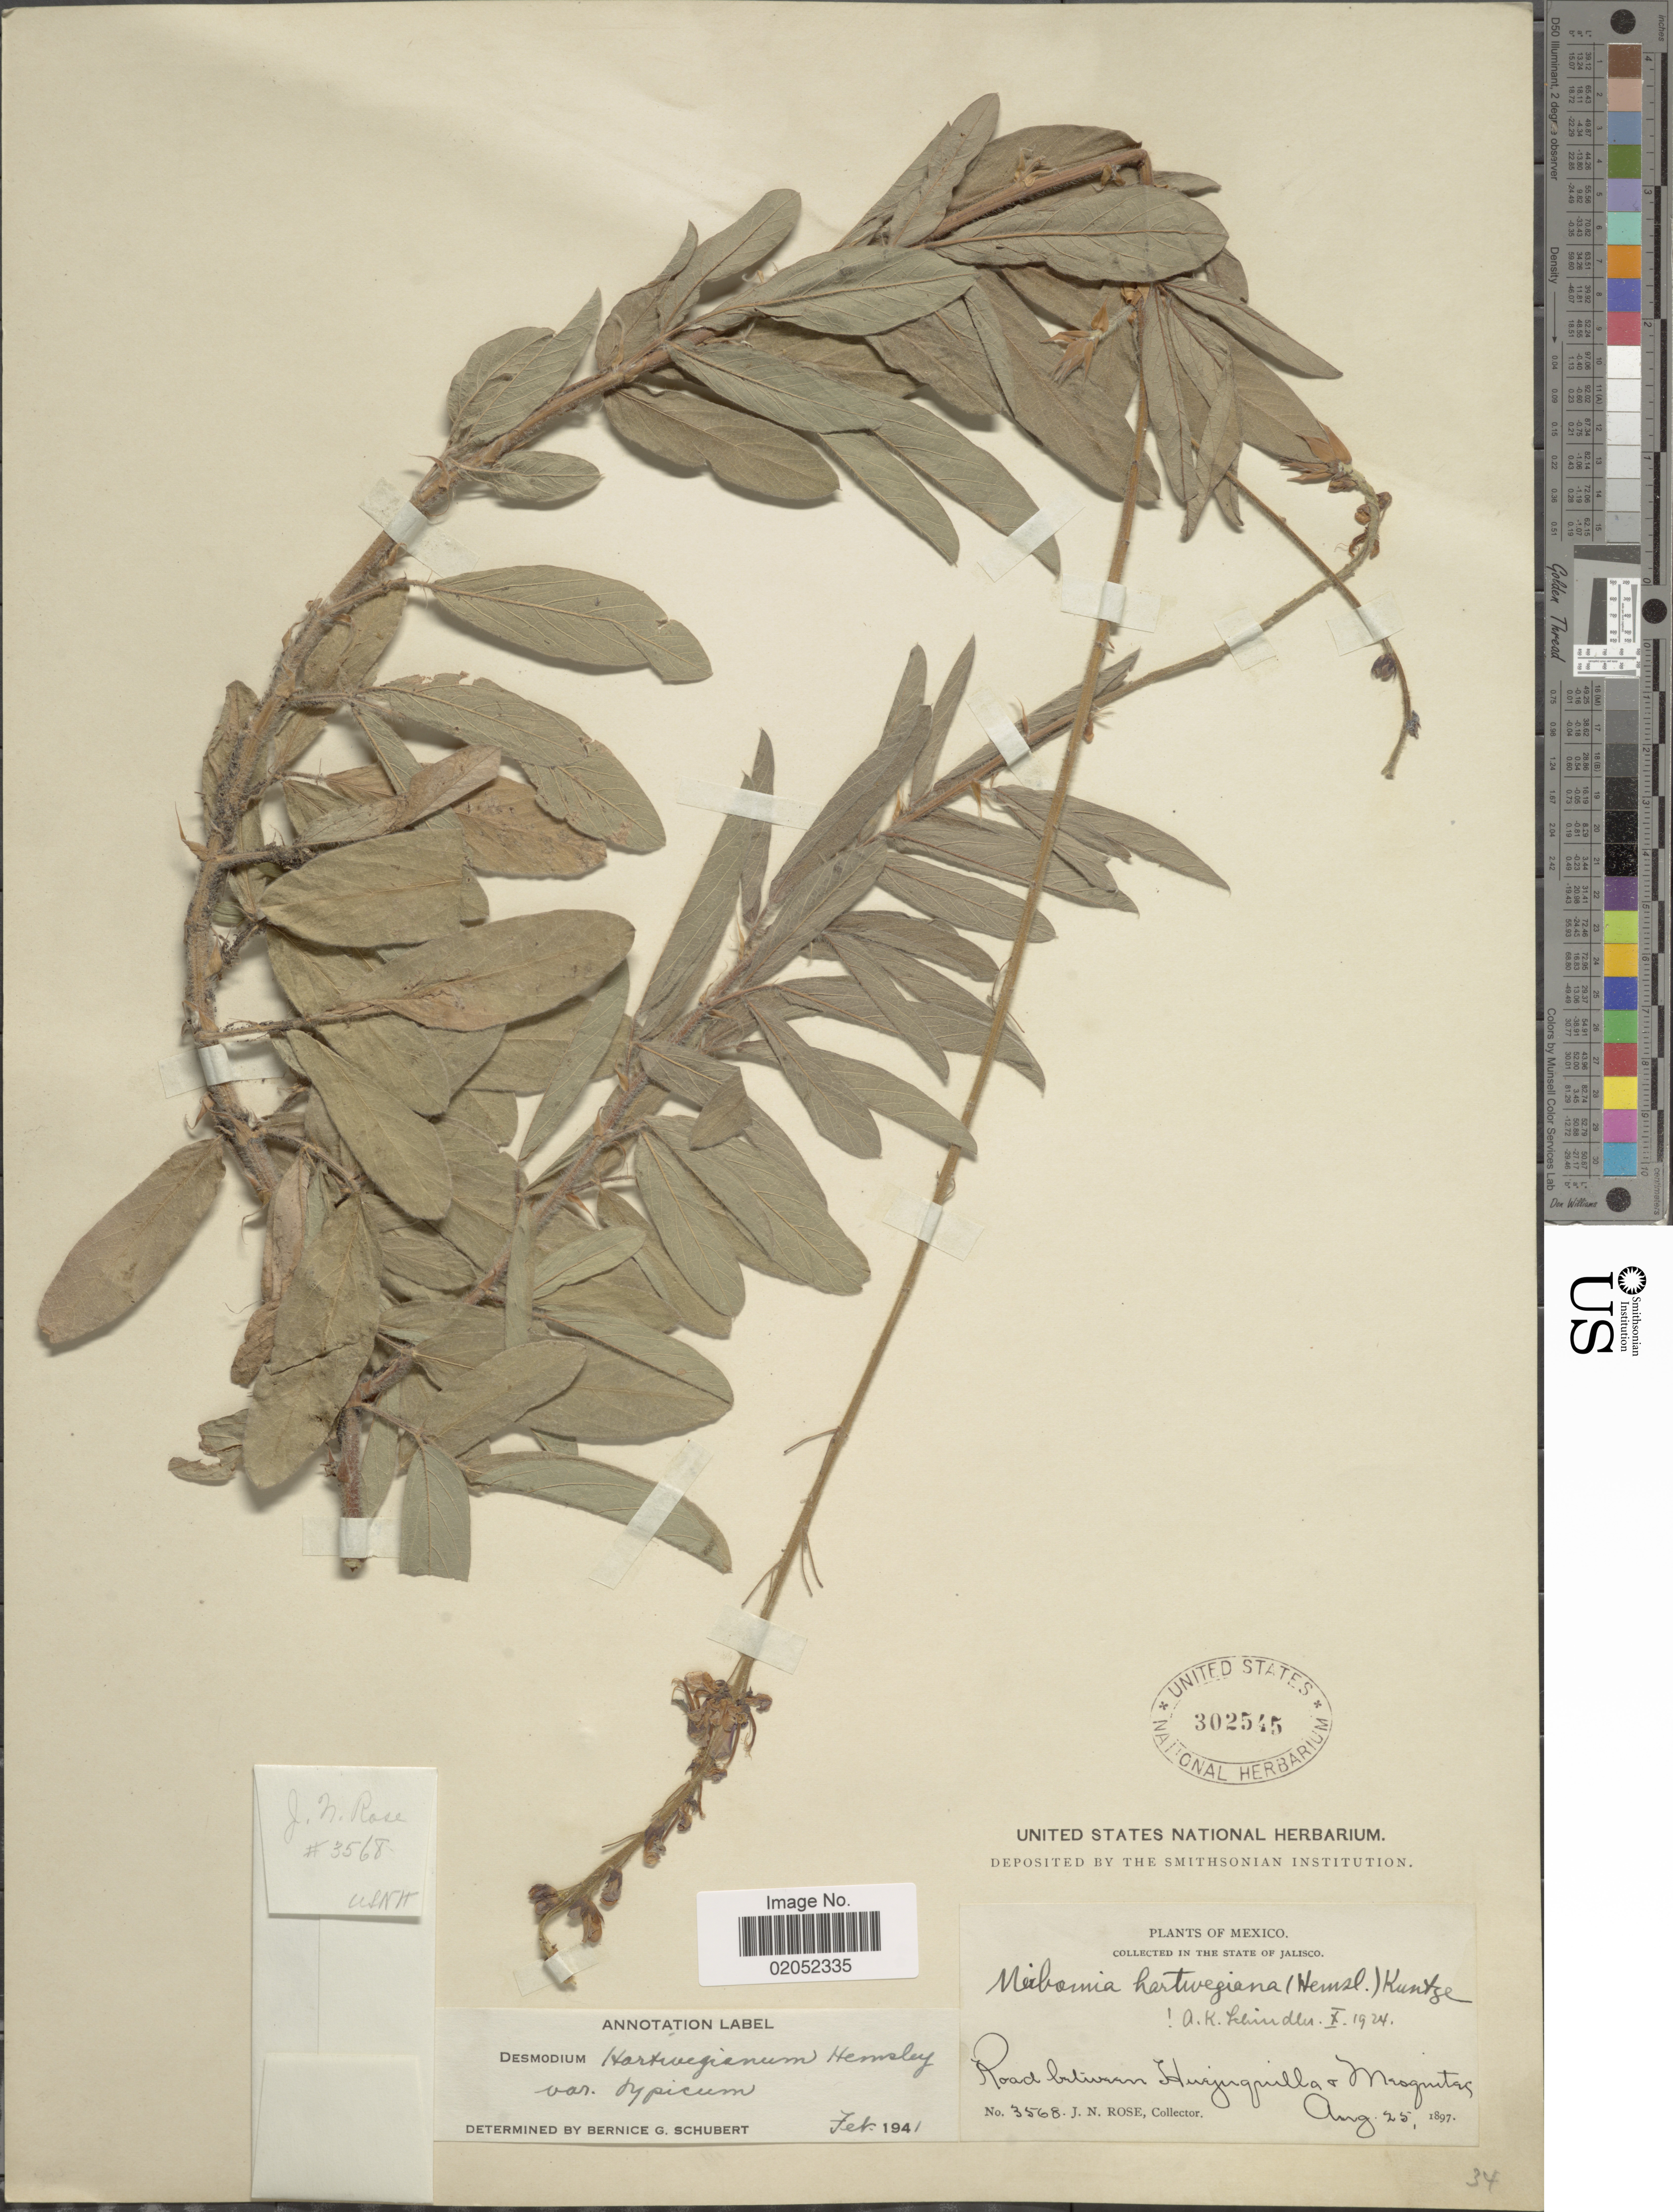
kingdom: Plantae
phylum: Tracheophyta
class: Magnoliopsida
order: Fabales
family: Fabaceae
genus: Desmodium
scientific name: Desmodium hartwegianum var. hartwegianum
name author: Hemsl.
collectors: J. N. Rose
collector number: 3568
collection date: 1897-08-25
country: Mexico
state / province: Jalisco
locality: Mexico, In the State of Jalisco. Road between Huejuquilla & Mezquites.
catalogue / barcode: US 302545